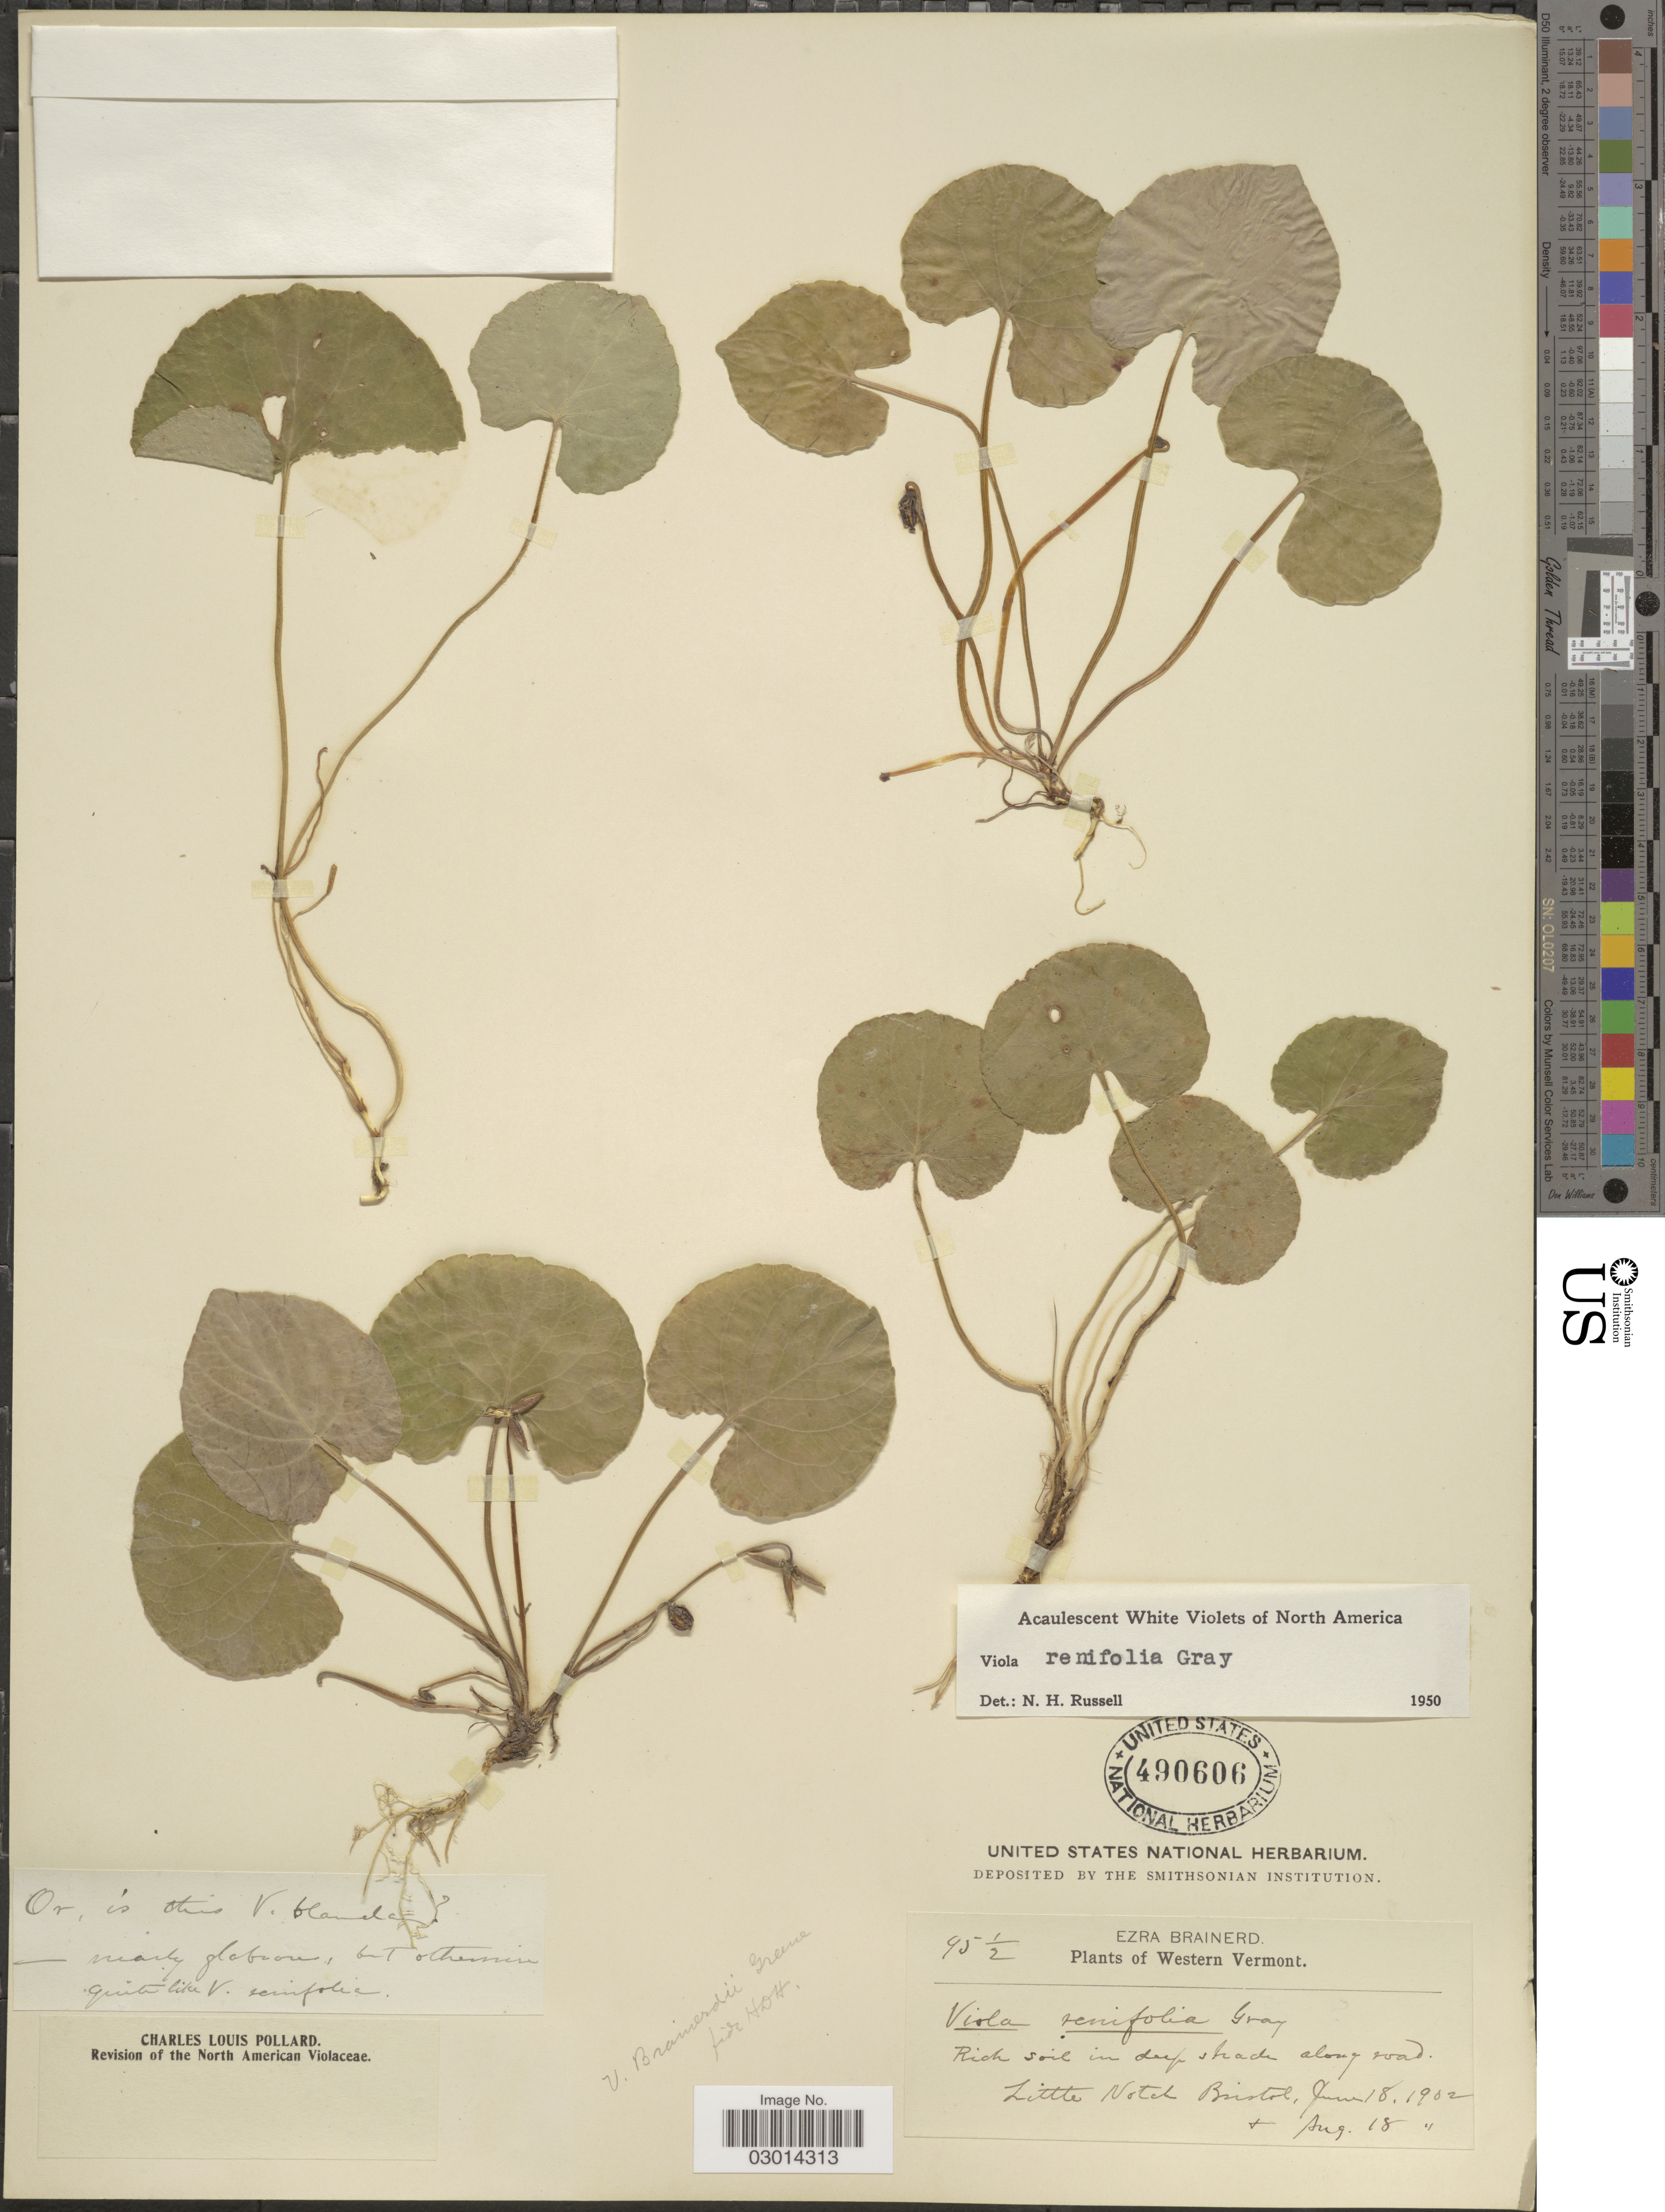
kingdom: Plantae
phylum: Tracheophyta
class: Magnoliopsida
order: Malpighiales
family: Violaceae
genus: Viola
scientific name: Viola renifolia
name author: A. Gray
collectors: E. Brainerd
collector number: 95½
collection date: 1902-06-18/1902-08-18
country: United States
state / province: Vermont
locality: Western Vermont. Little Notch Bristol.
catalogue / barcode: US 490606